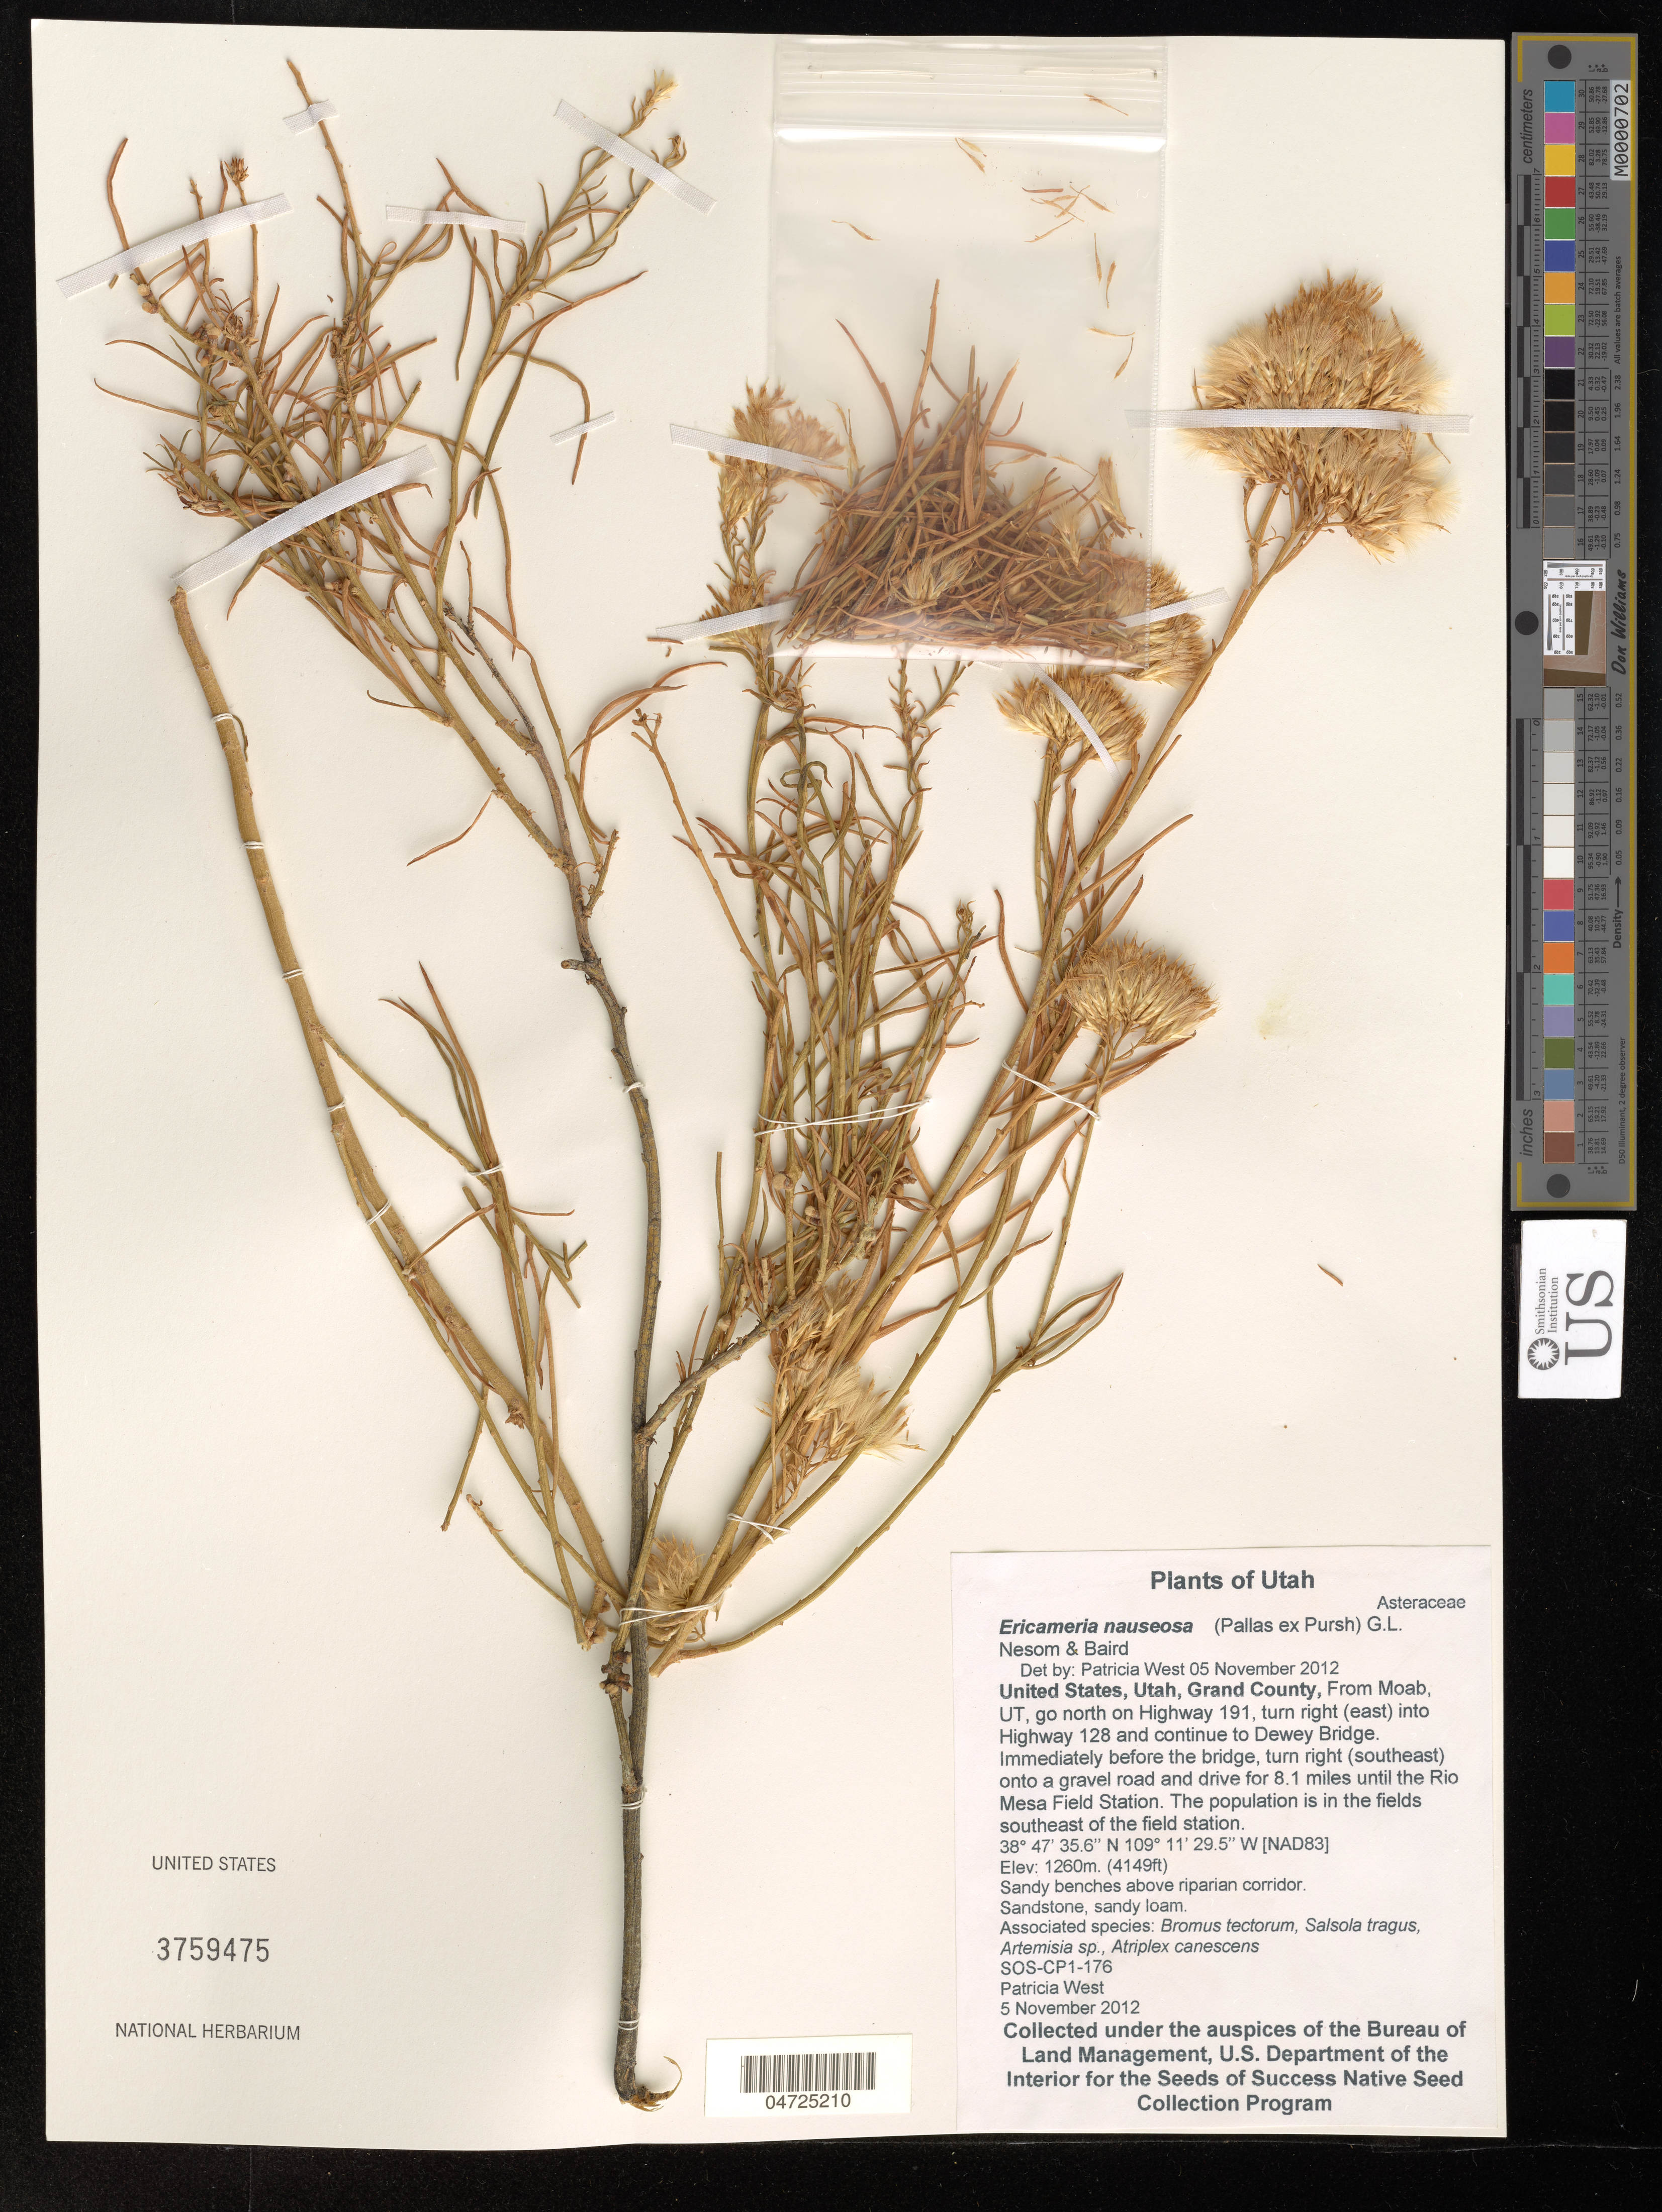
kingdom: Plantae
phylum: Tracheophyta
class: Magnoliopsida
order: Asterales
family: Asteraceae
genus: Ericameria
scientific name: Ericameria nauseosa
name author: (Pall. ex Pursh) G.L. Nesom & G.I. Baird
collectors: P. West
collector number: SOS-CP1-176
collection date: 2012-11-05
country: United States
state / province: Utah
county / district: Grand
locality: Grand County, From Moab, UT, go north on Highway 191, turn right (east) into Highway 128 and continue to Dewey Bridge. Immediately before the bridge, turn right (southeast) onto a gravel road and drive for 8.1 miles until the Rio Mesa Field Station. The population is in the fields southeast of the field station. [NAD83].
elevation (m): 1260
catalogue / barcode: US 3759475